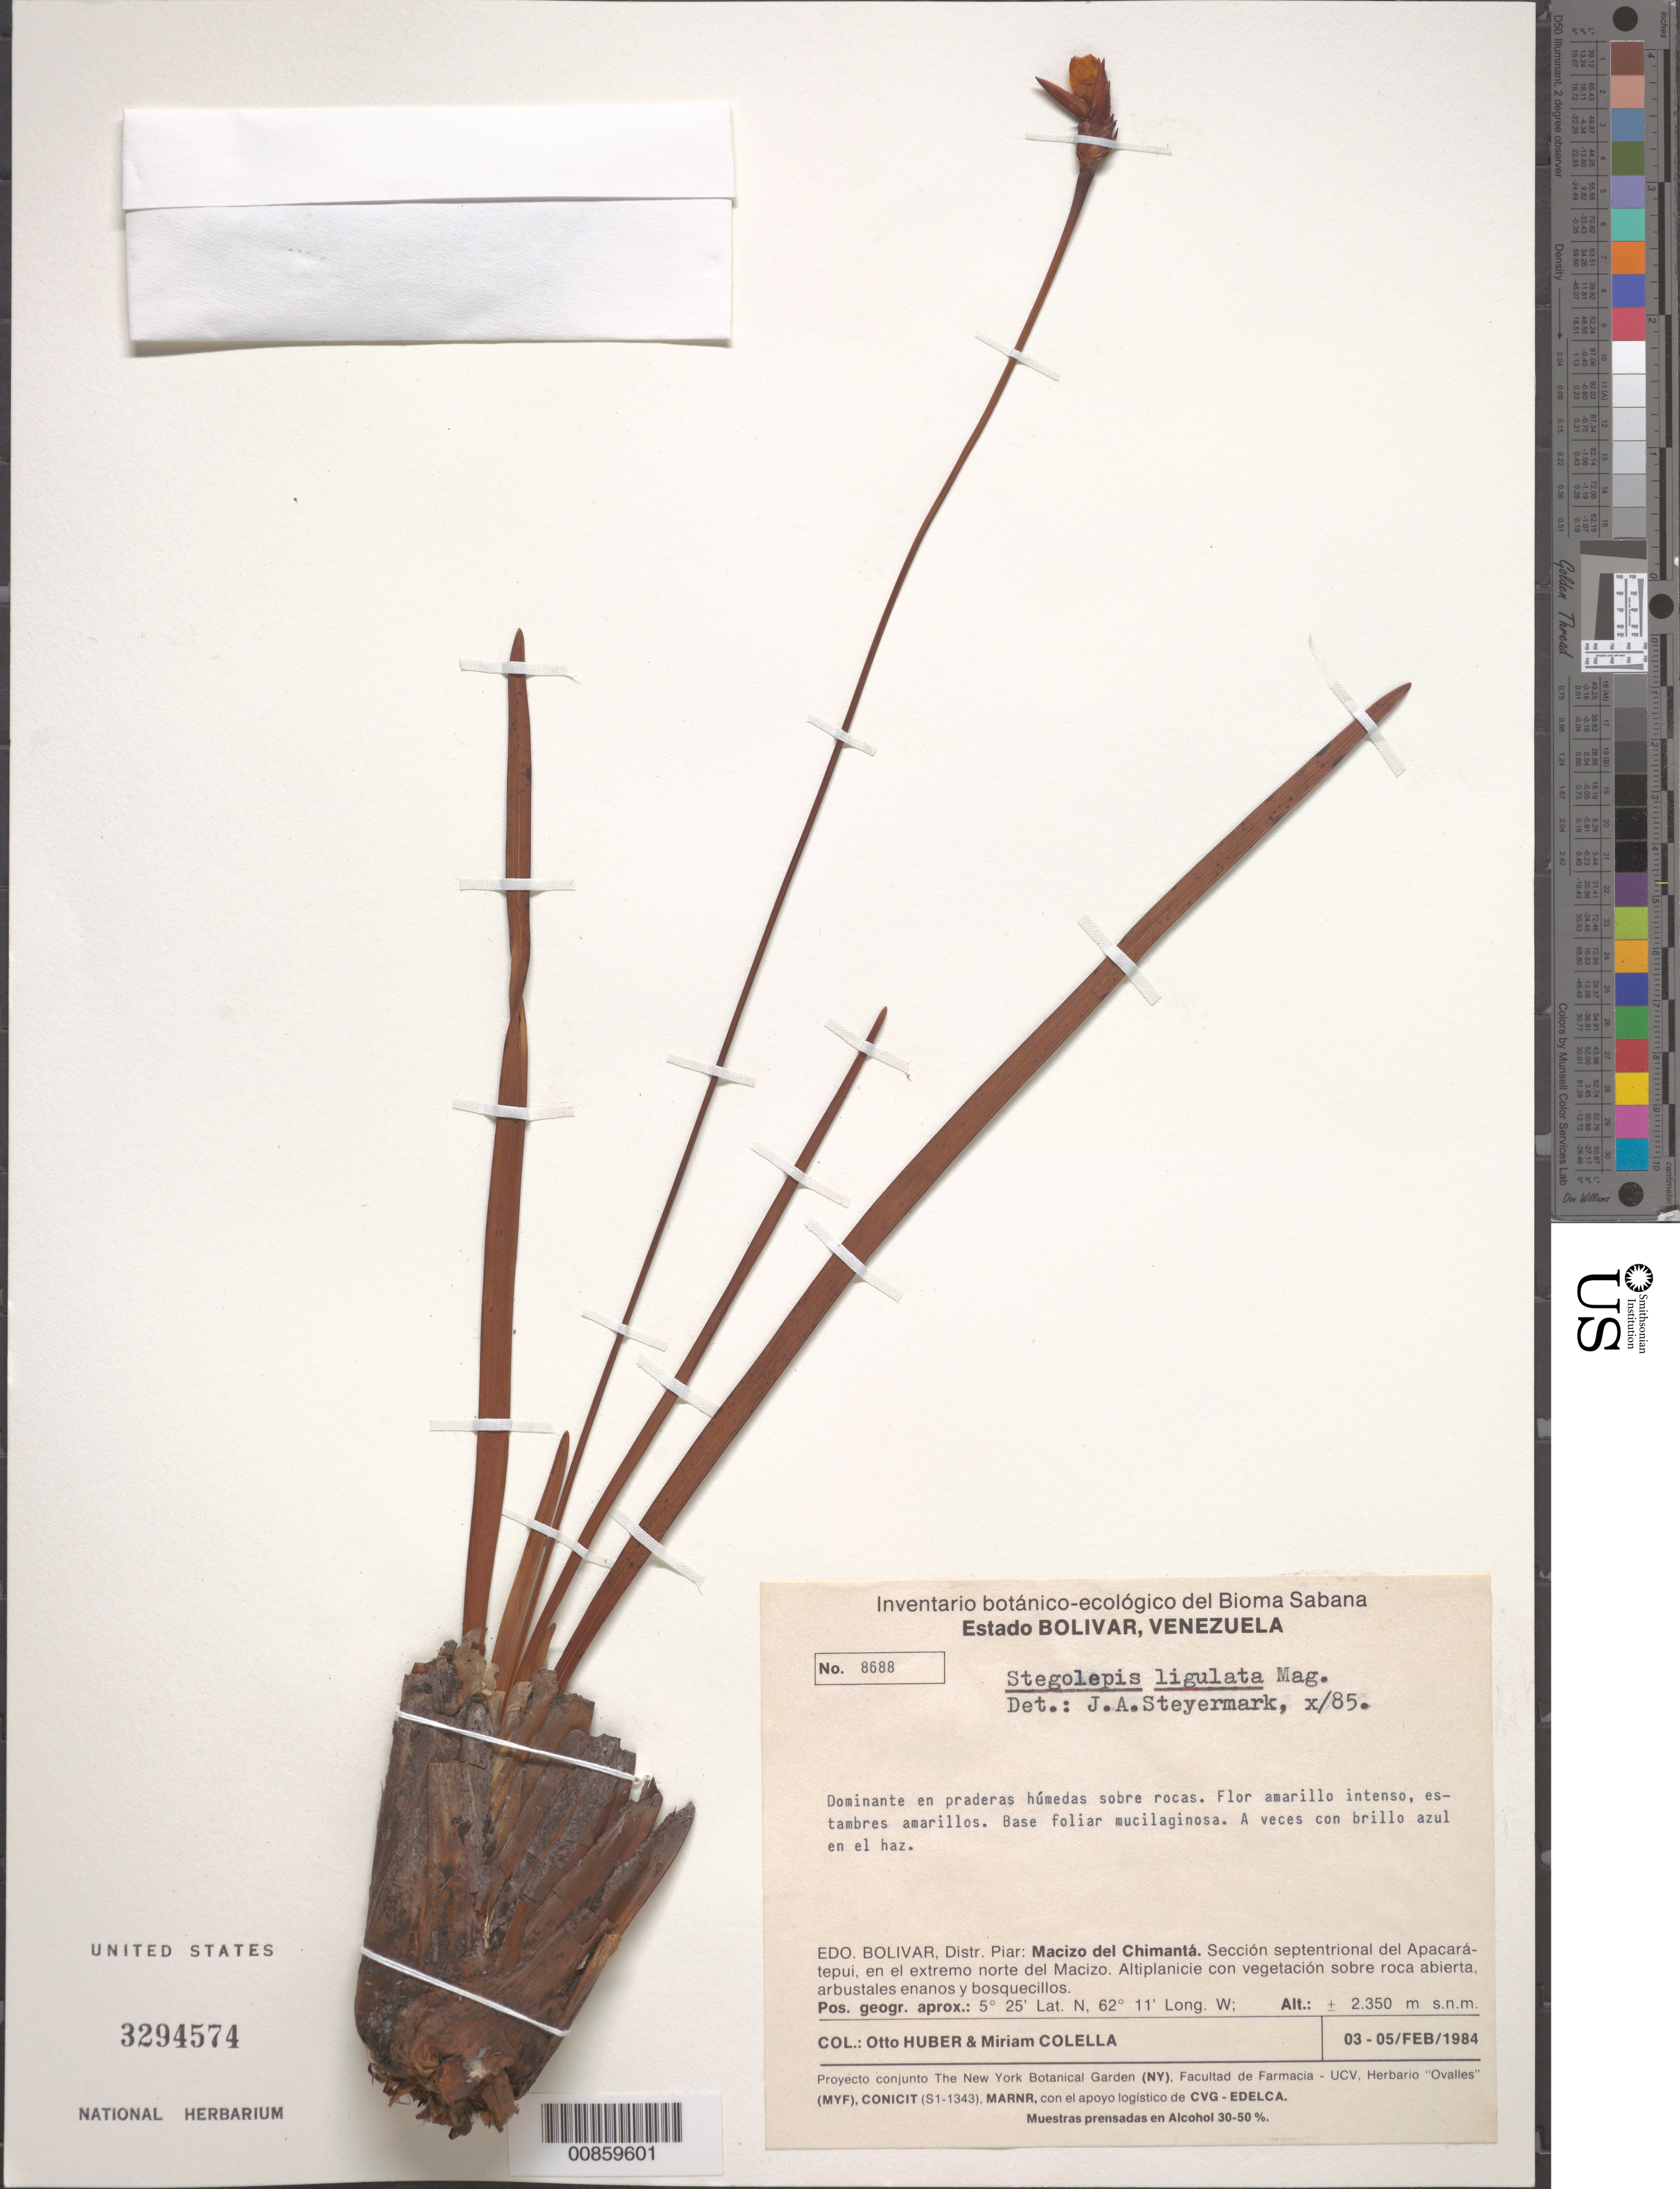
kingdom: Plantae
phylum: Tracheophyta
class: Liliopsida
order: Poales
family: Rapateaceae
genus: Stegolepis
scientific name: Stegolepis ligulata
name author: Maguire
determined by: Steyermark, Julian A., (VEN)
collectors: O. Huber & M. Colella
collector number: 8688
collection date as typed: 3-Feb-84 to 5-Feb-84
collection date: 1984-02-03/1984-02-05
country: Venezuela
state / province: Bolívar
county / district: Piar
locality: Macizo del Chimantá, sección septentríonal del Abacapá-tepuí, en el extremo norte del Macizo.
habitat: Praderas humedas sobre rocas. Altiplanicie con vegetación sobre roca abierta, arbustales enanos y bosquecillos.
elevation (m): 2350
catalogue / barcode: US 3294574